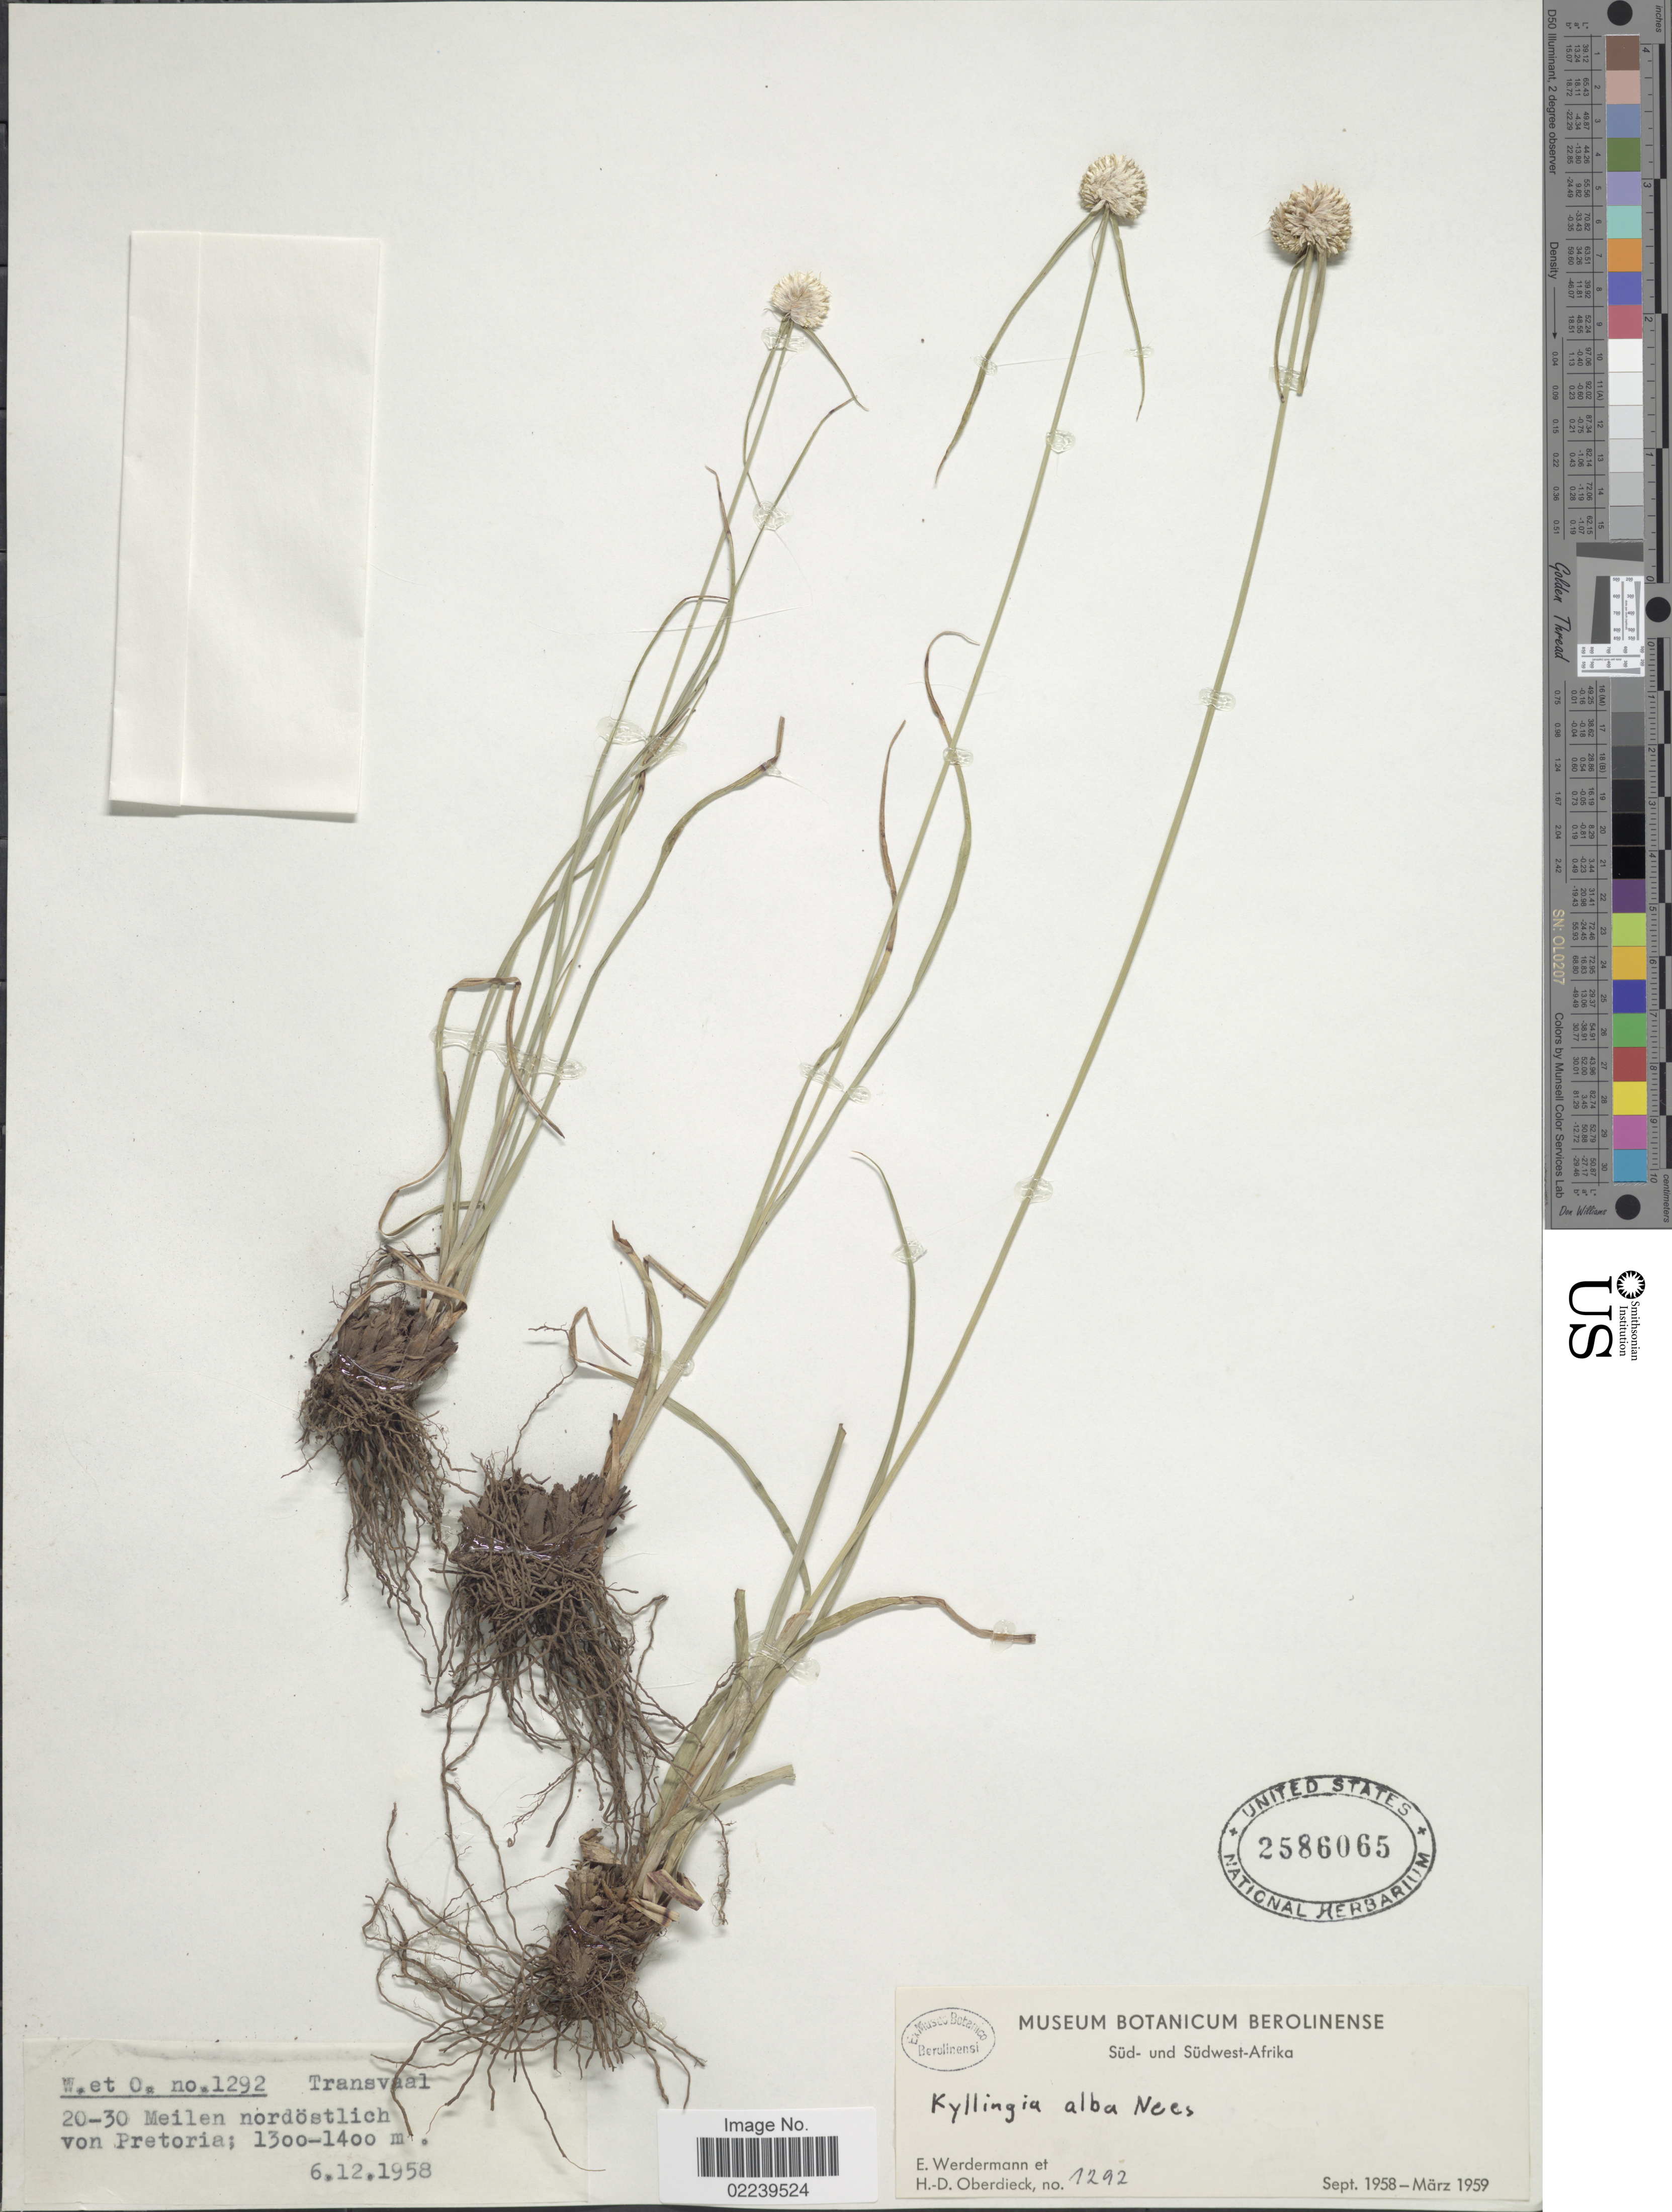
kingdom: Plantae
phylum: Tracheophyta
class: Liliopsida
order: Poales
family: Cyperaceae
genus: Cyperus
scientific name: Cyperus alatus subsp. albus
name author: (Nees)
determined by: Strong, M. T., (US), Smithsonian Institution - National Museum of Natural History (UNITED STATES)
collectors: E. Werdermann & H. Oberdieck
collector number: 1292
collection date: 1958-12-06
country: South Africa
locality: Transvaal, Sud- und Sudwest-Afrika. 20-30 Meilen nordostlich von Pretoria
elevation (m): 1300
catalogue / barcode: US 2586065